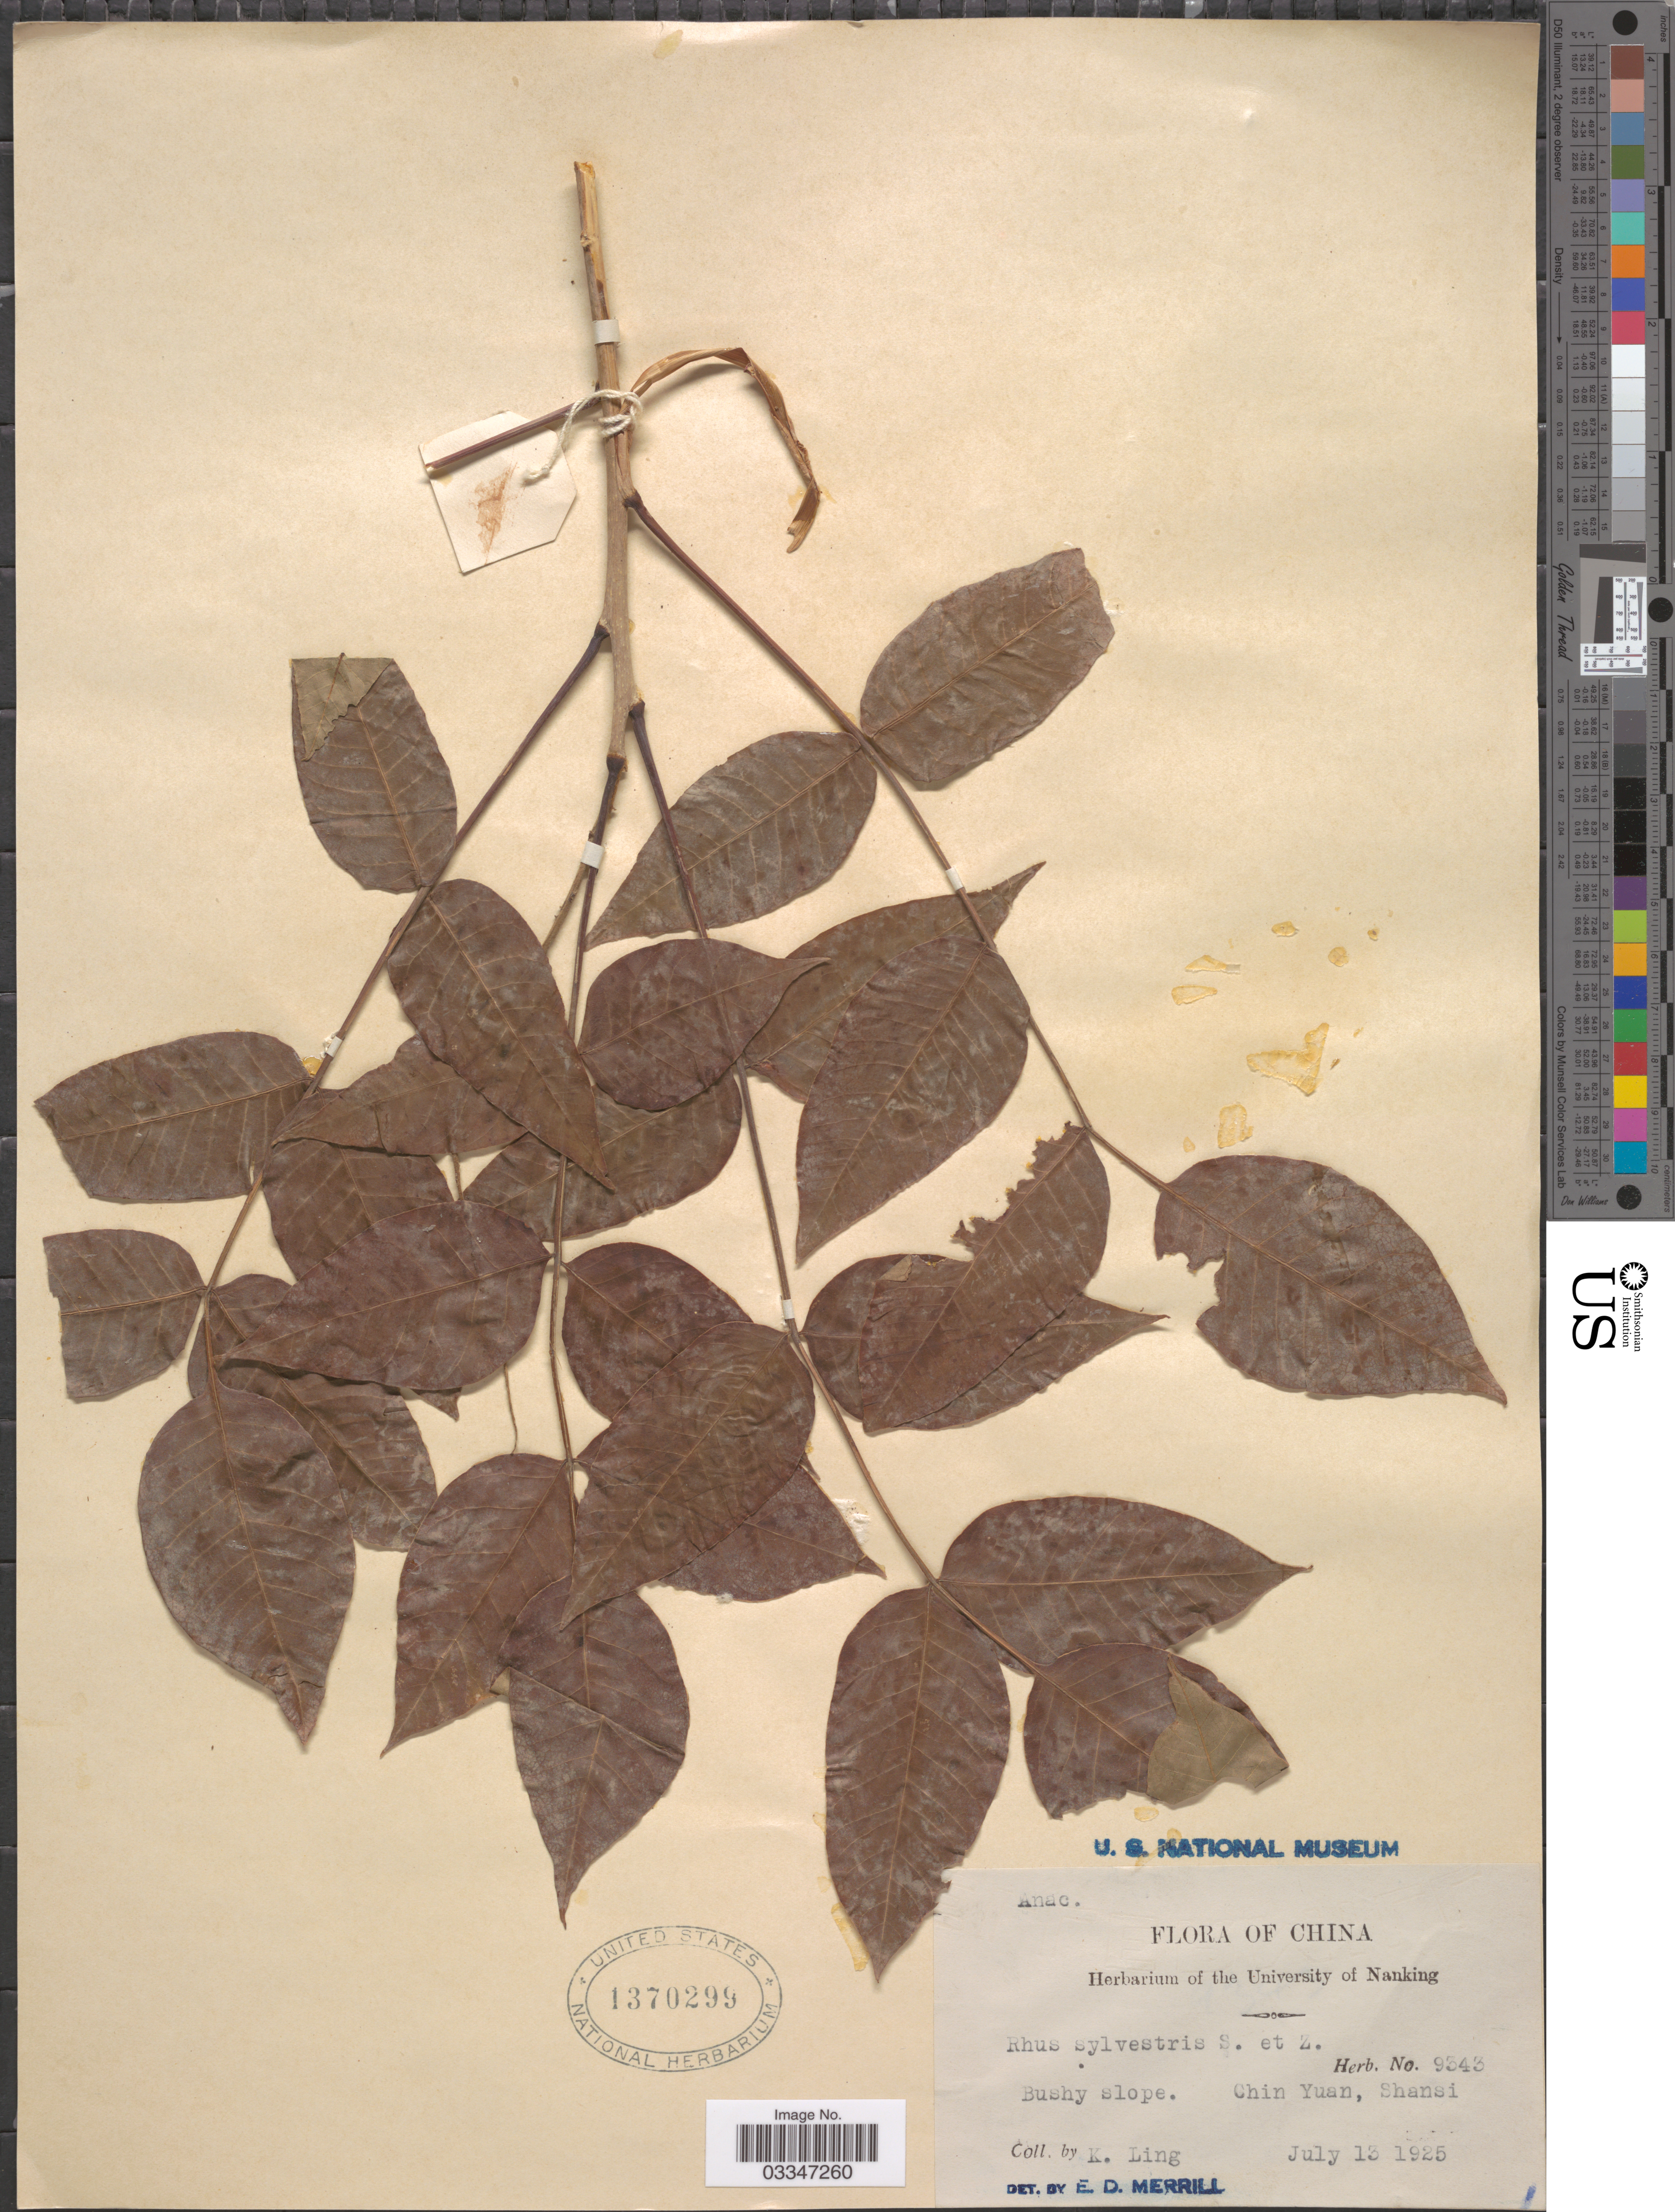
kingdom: Plantae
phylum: Tracheophyta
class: Magnoliopsida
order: Sapindales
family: Anacardiaceae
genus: Rhus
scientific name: Rhus sylvestris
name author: Siebold & Zucc.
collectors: K. Ling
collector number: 9343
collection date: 1925-07-13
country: China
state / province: Shanxi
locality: Chin Yuan, Shansi.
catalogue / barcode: US 1370299